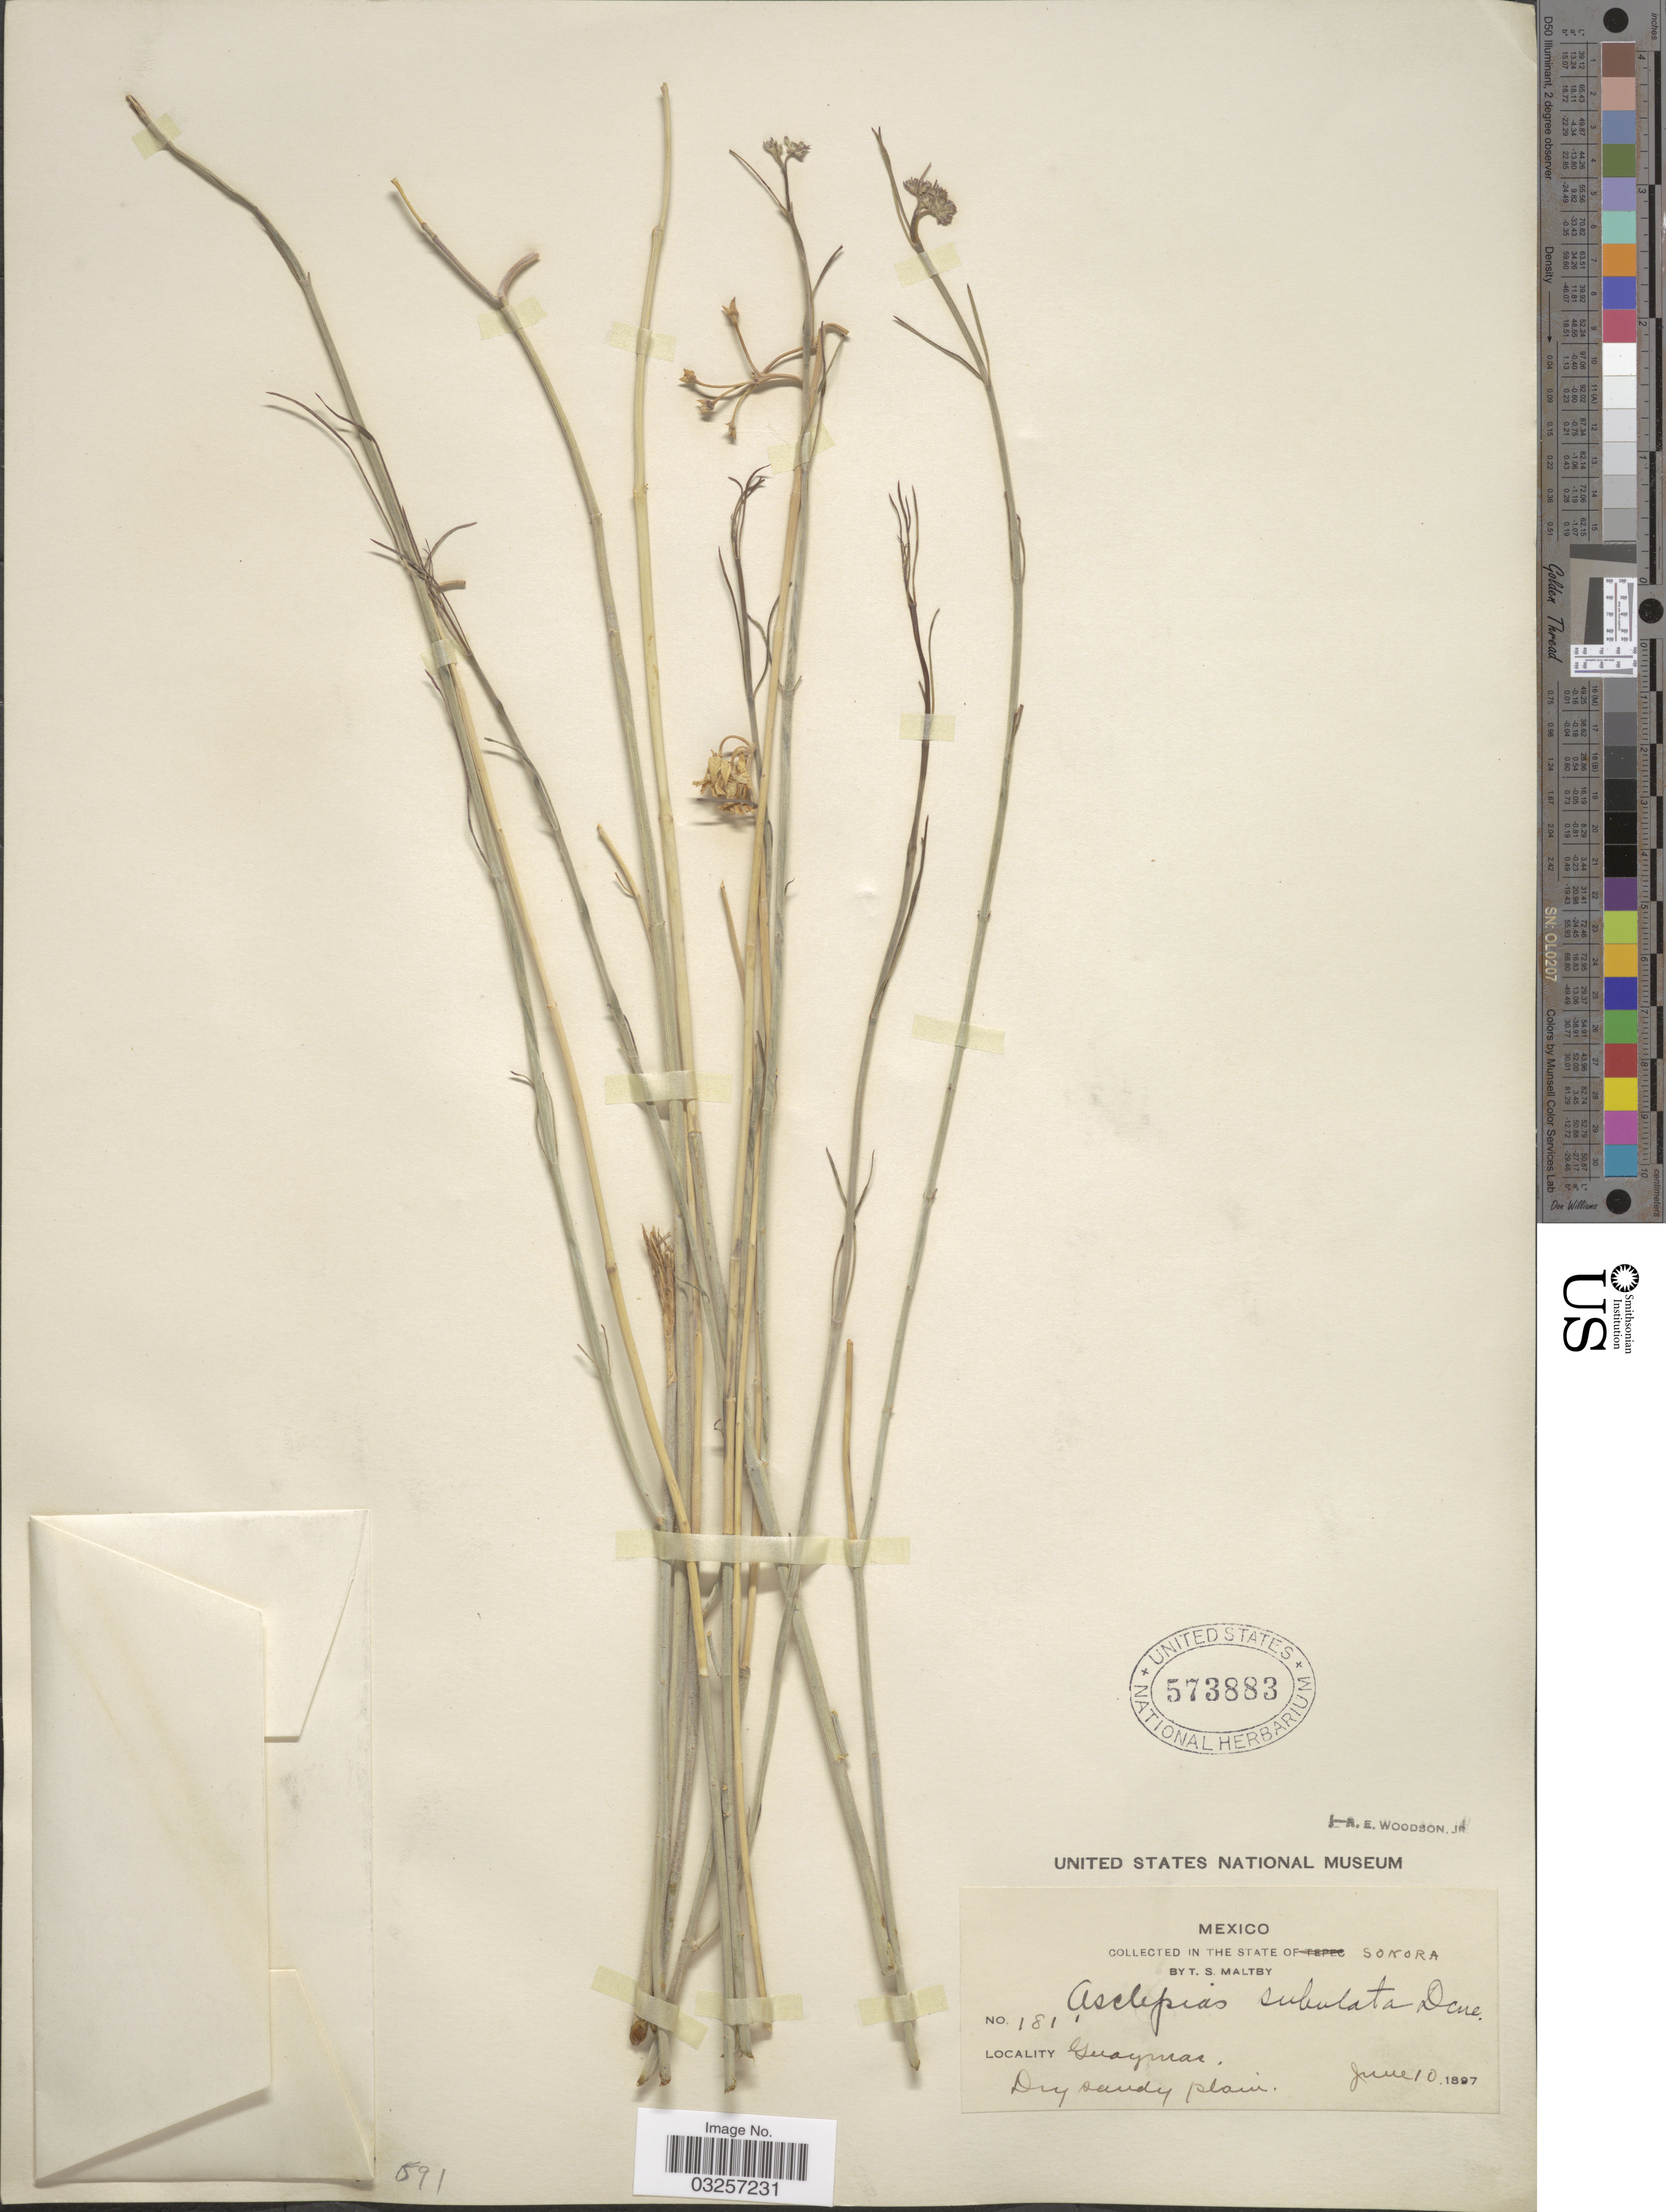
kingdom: Plantae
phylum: Tracheophyta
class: Magnoliopsida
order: Gentianales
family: Apocynaceae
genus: Asclepias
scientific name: Asclepias subulata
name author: Decne.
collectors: T. S. Maltby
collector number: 181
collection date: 1897-06-10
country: Mexico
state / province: Sonora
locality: Guaymas.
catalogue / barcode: US 573883